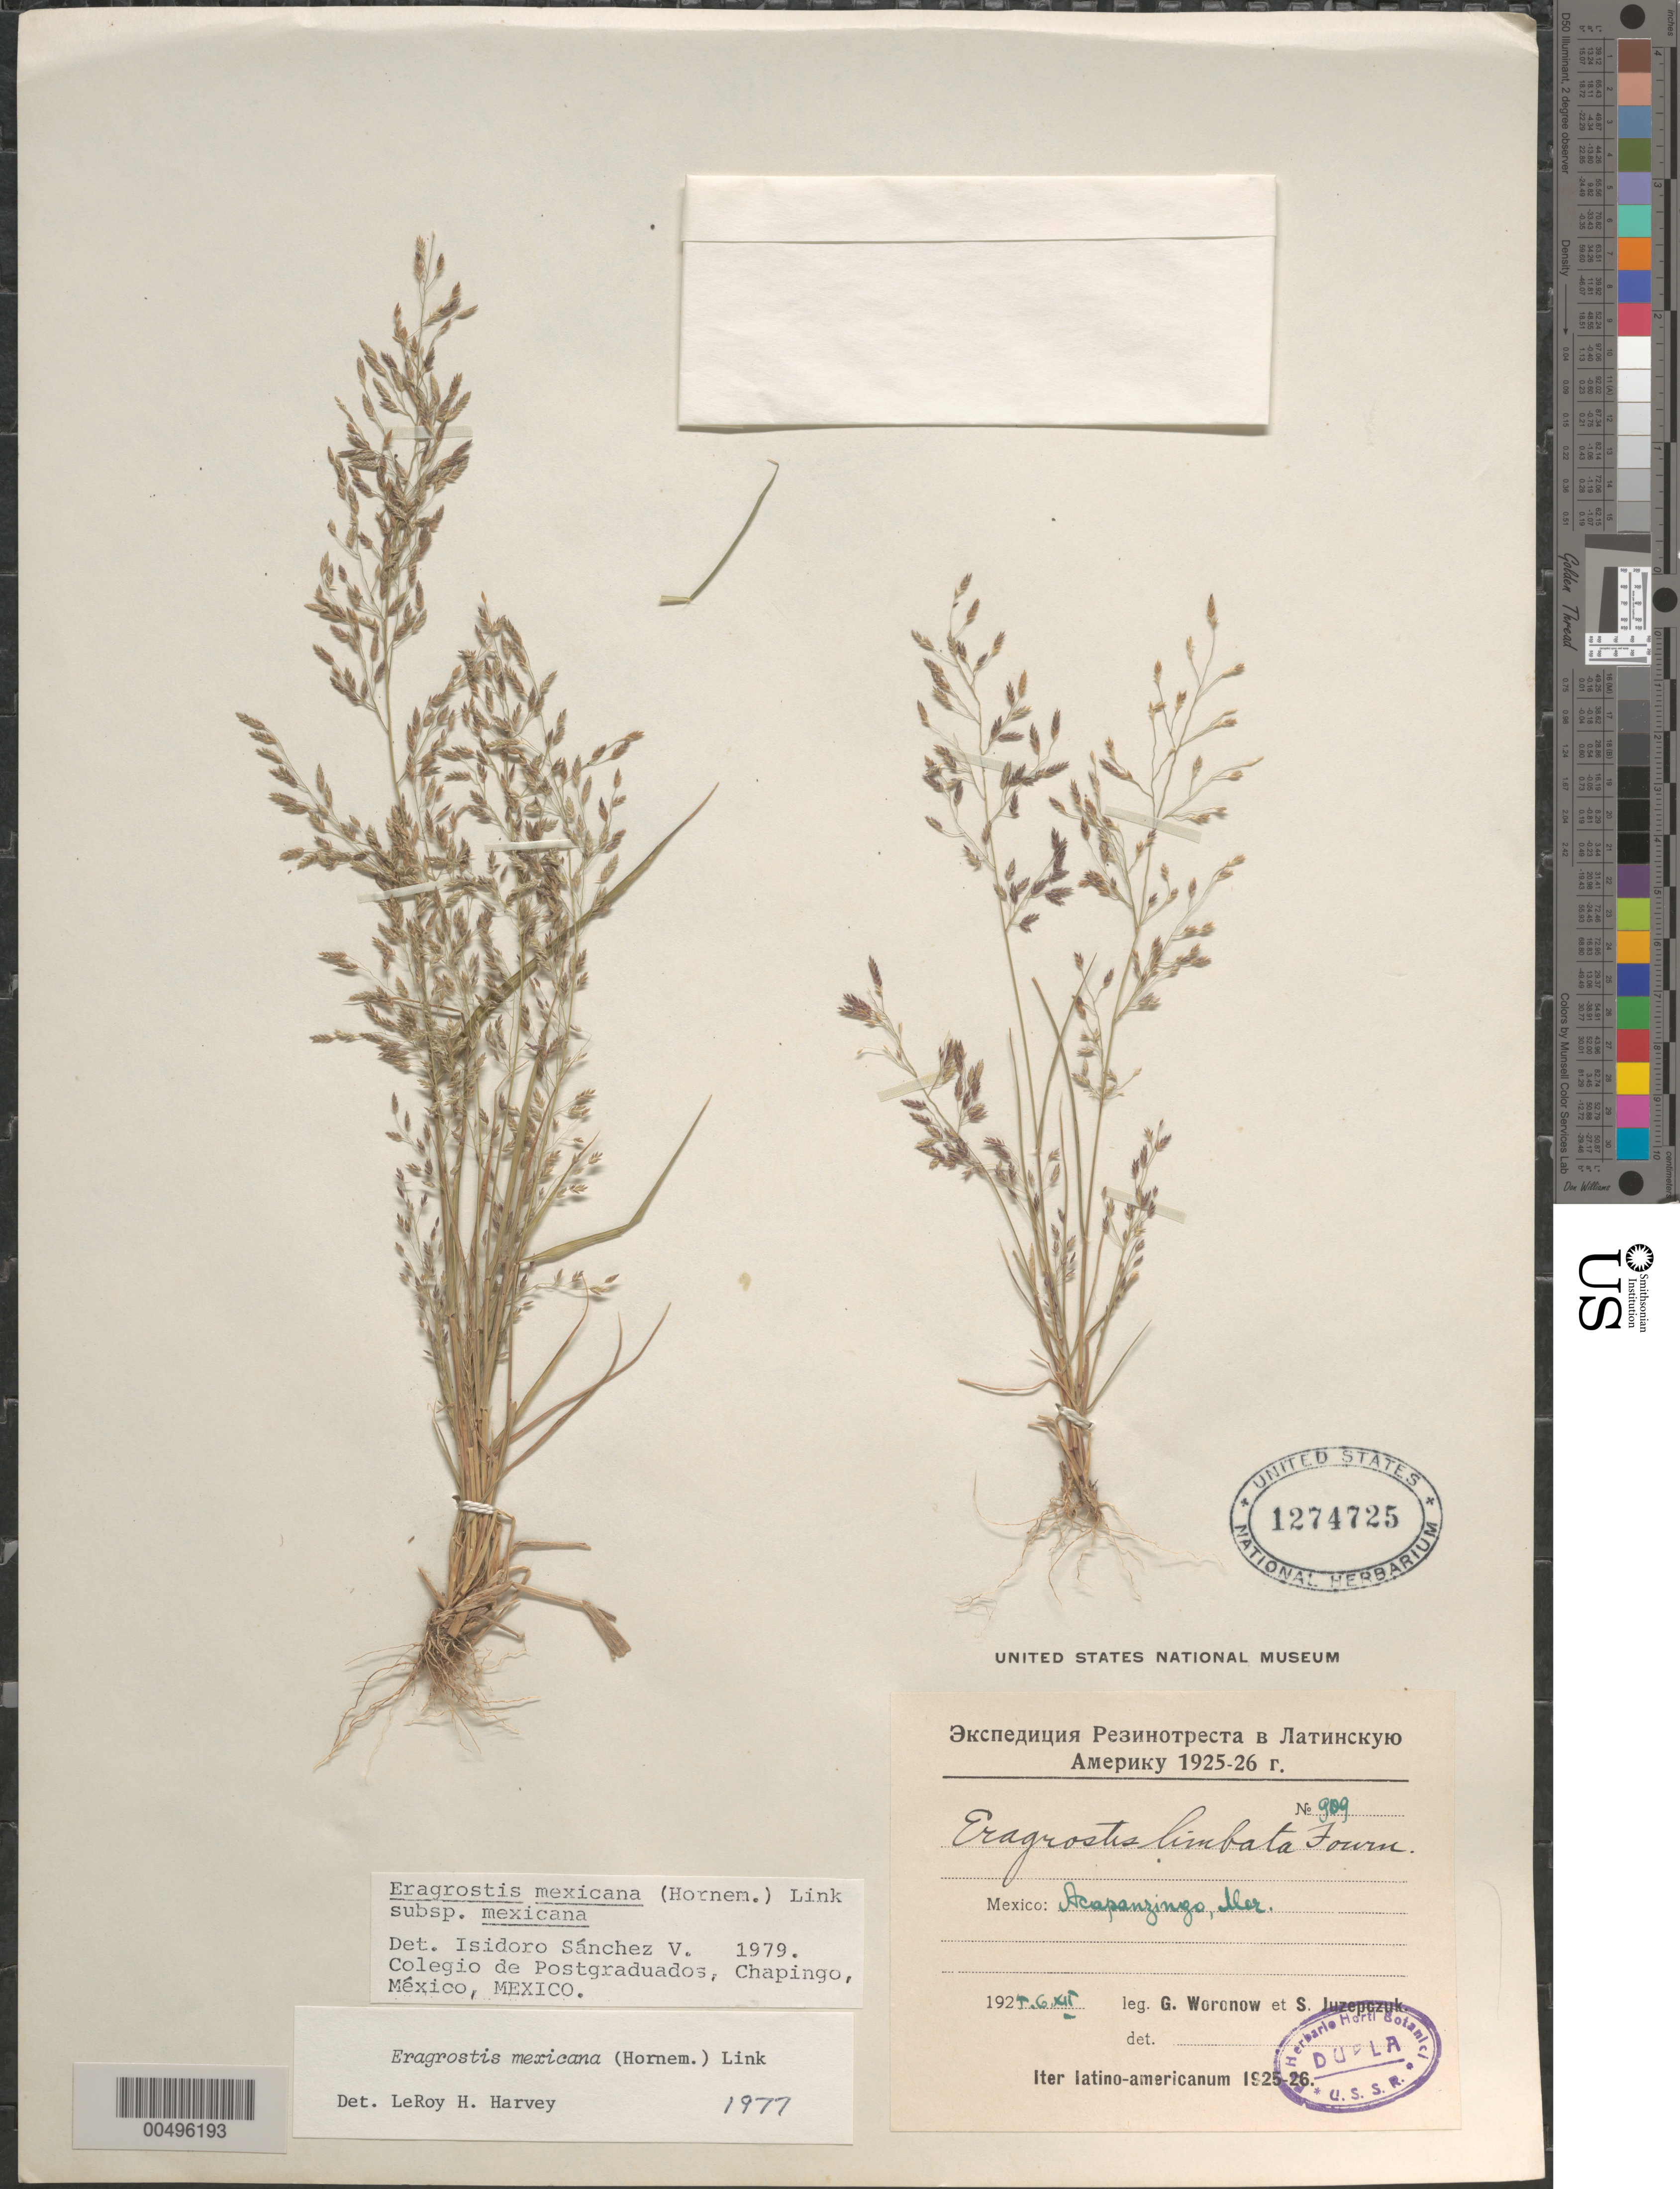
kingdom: Plantae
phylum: Tracheophyta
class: Liliopsida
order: Poales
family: Poaceae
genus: Eragrostis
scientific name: Eragrostis mexicana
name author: (Hornem.) Link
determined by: Sánchez Vega, I. M.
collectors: G. Woronow & S. V. Juzepczuk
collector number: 909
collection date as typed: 6 Dec 1925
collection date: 1925-12-06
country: Mexico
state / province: Morelos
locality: Acapanzingo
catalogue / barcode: US 1274725